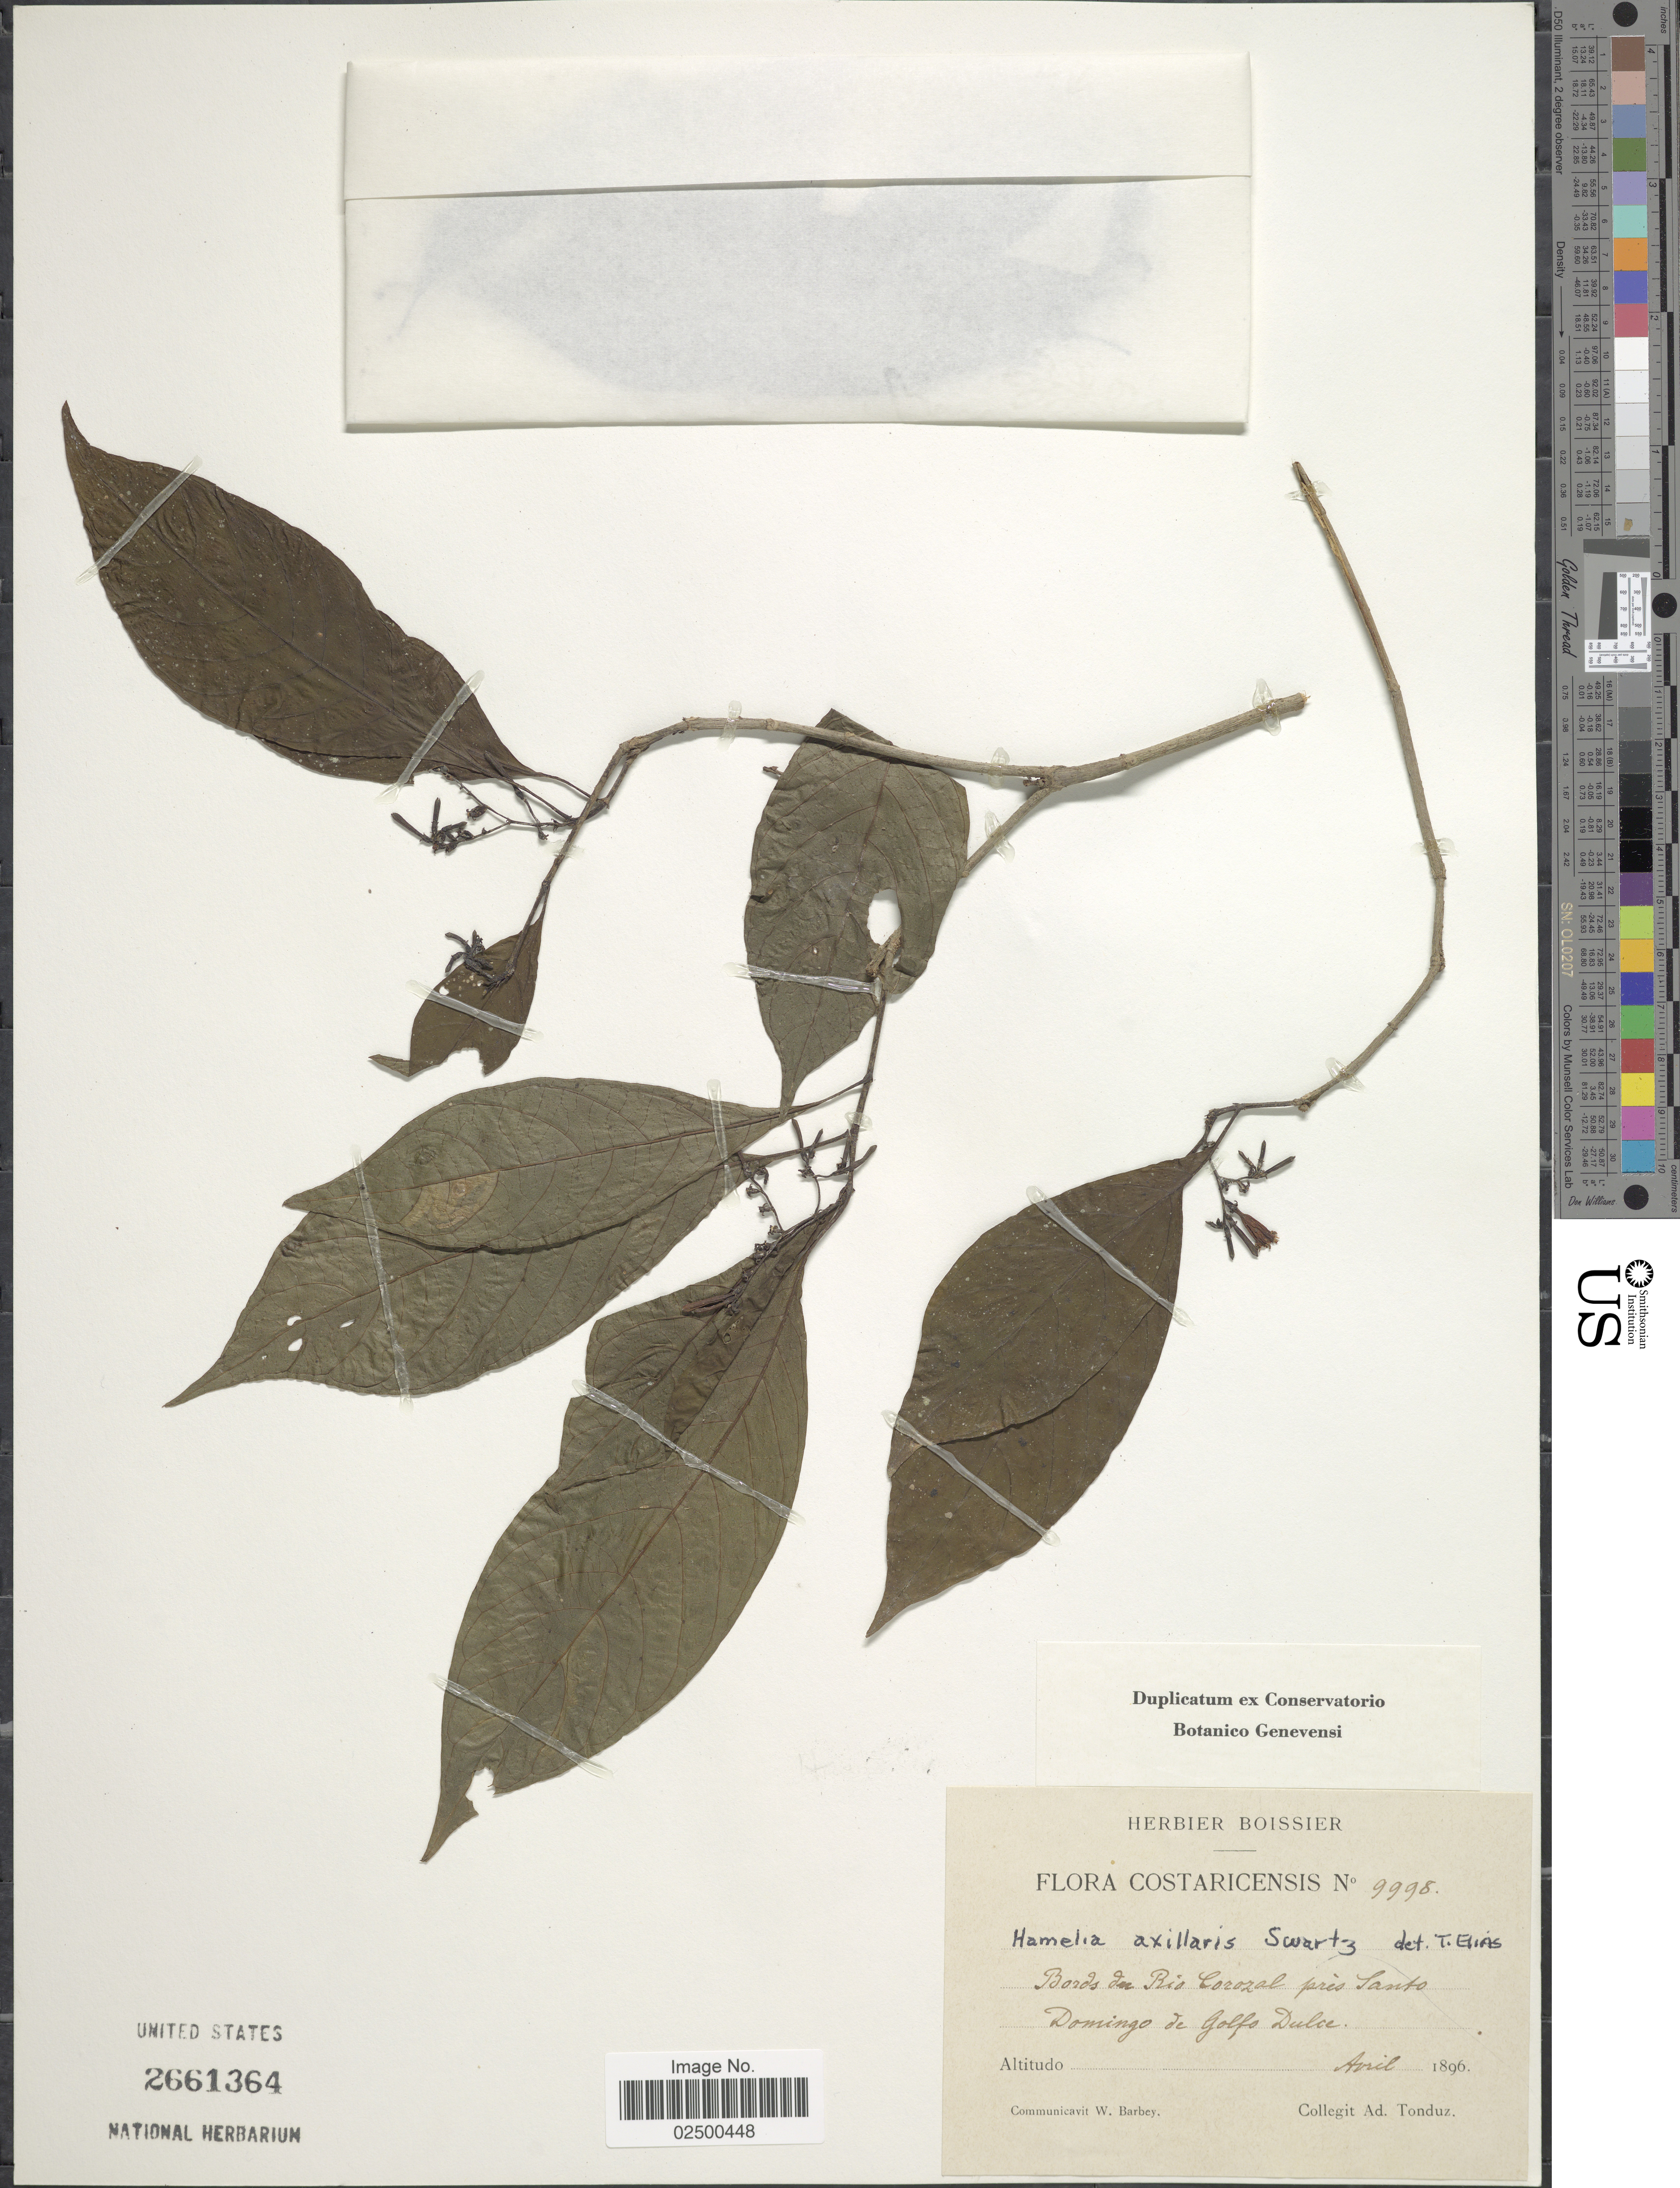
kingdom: Plantae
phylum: Tracheophyta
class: Magnoliopsida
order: Gentianales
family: Rubiaceae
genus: Hamelia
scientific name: Hamelia axillaris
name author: Sw.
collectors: A. Tonduz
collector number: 9998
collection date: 1896-04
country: Costa Rica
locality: Bords du Rio Corozal pres Santo Domingo de Golfo Dulce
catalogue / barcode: US 2661364